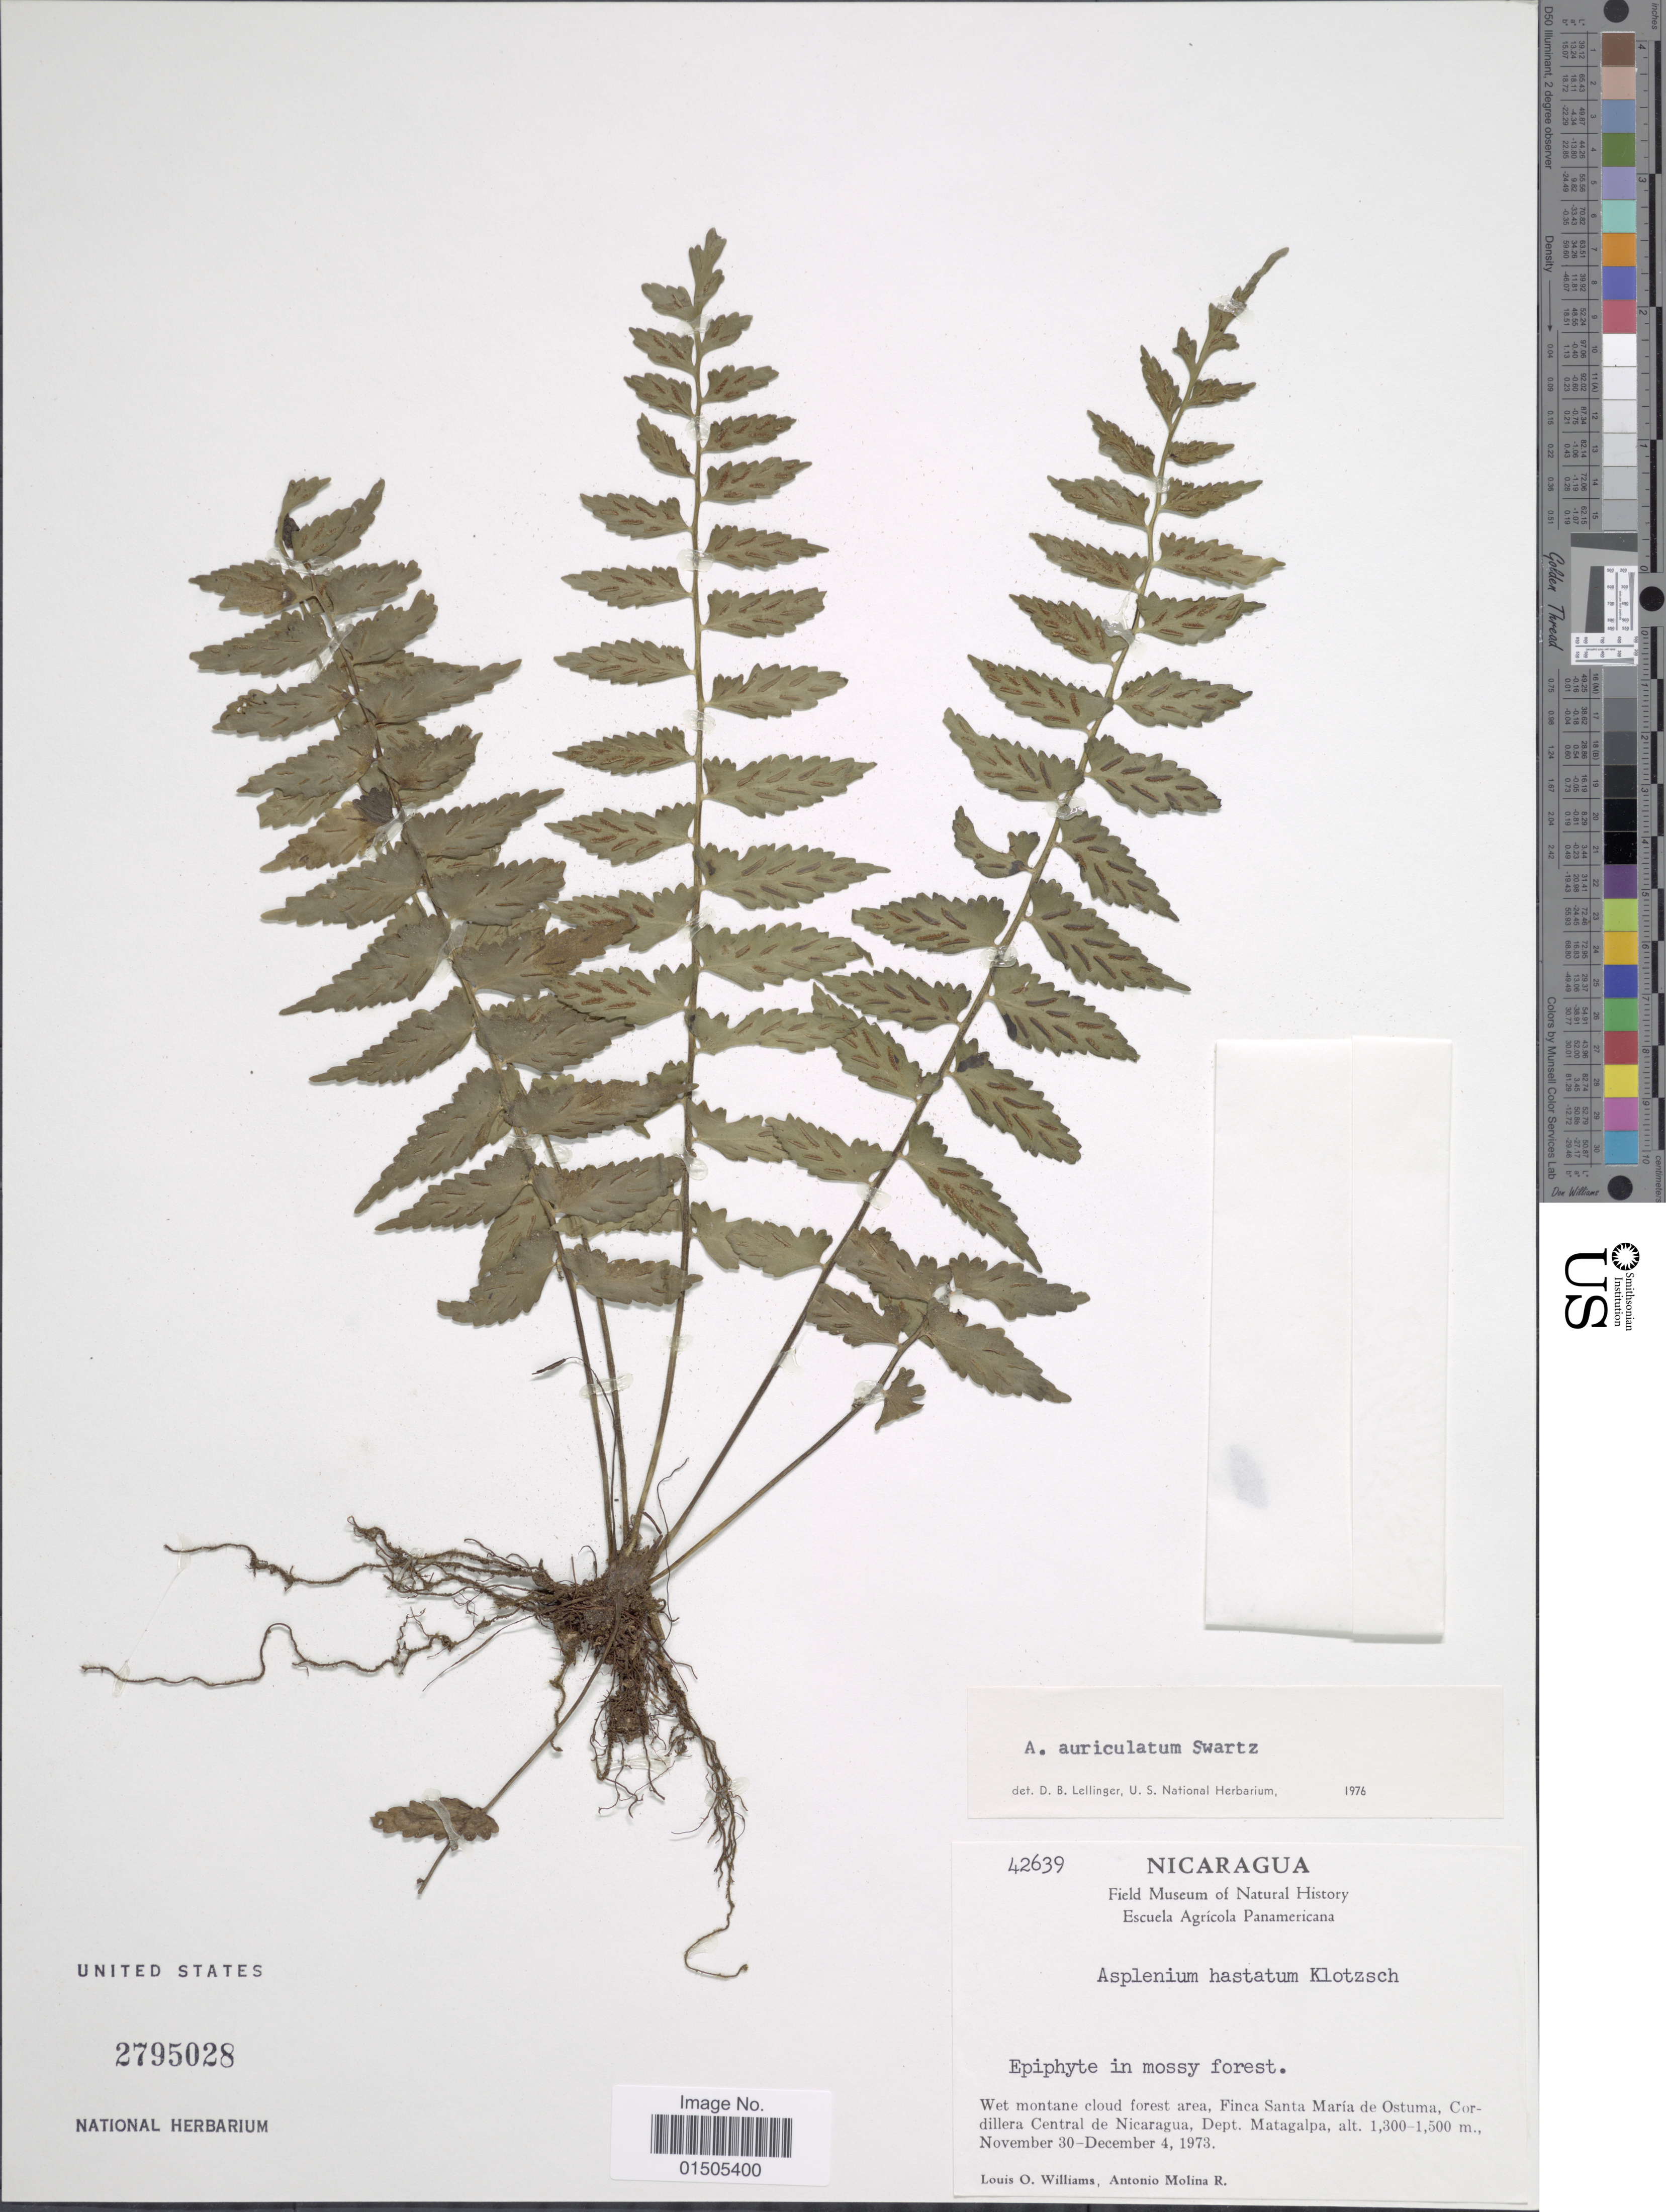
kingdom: Plantae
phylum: Tracheophyta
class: Polypodiopsida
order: Polypodiales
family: Aspleniaceae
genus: Asplenium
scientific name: Asplenium auriculatum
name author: Sw.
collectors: L. O. Williams & A. Molina R.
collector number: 42639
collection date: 1973-11-30/1973-12-04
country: Nicaragua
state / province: Matagalpa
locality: Wet montane cloud forest area, Finca Santa María de Ostuma, Cordillera Central de Nicaragua.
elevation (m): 1300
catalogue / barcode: US 2795028